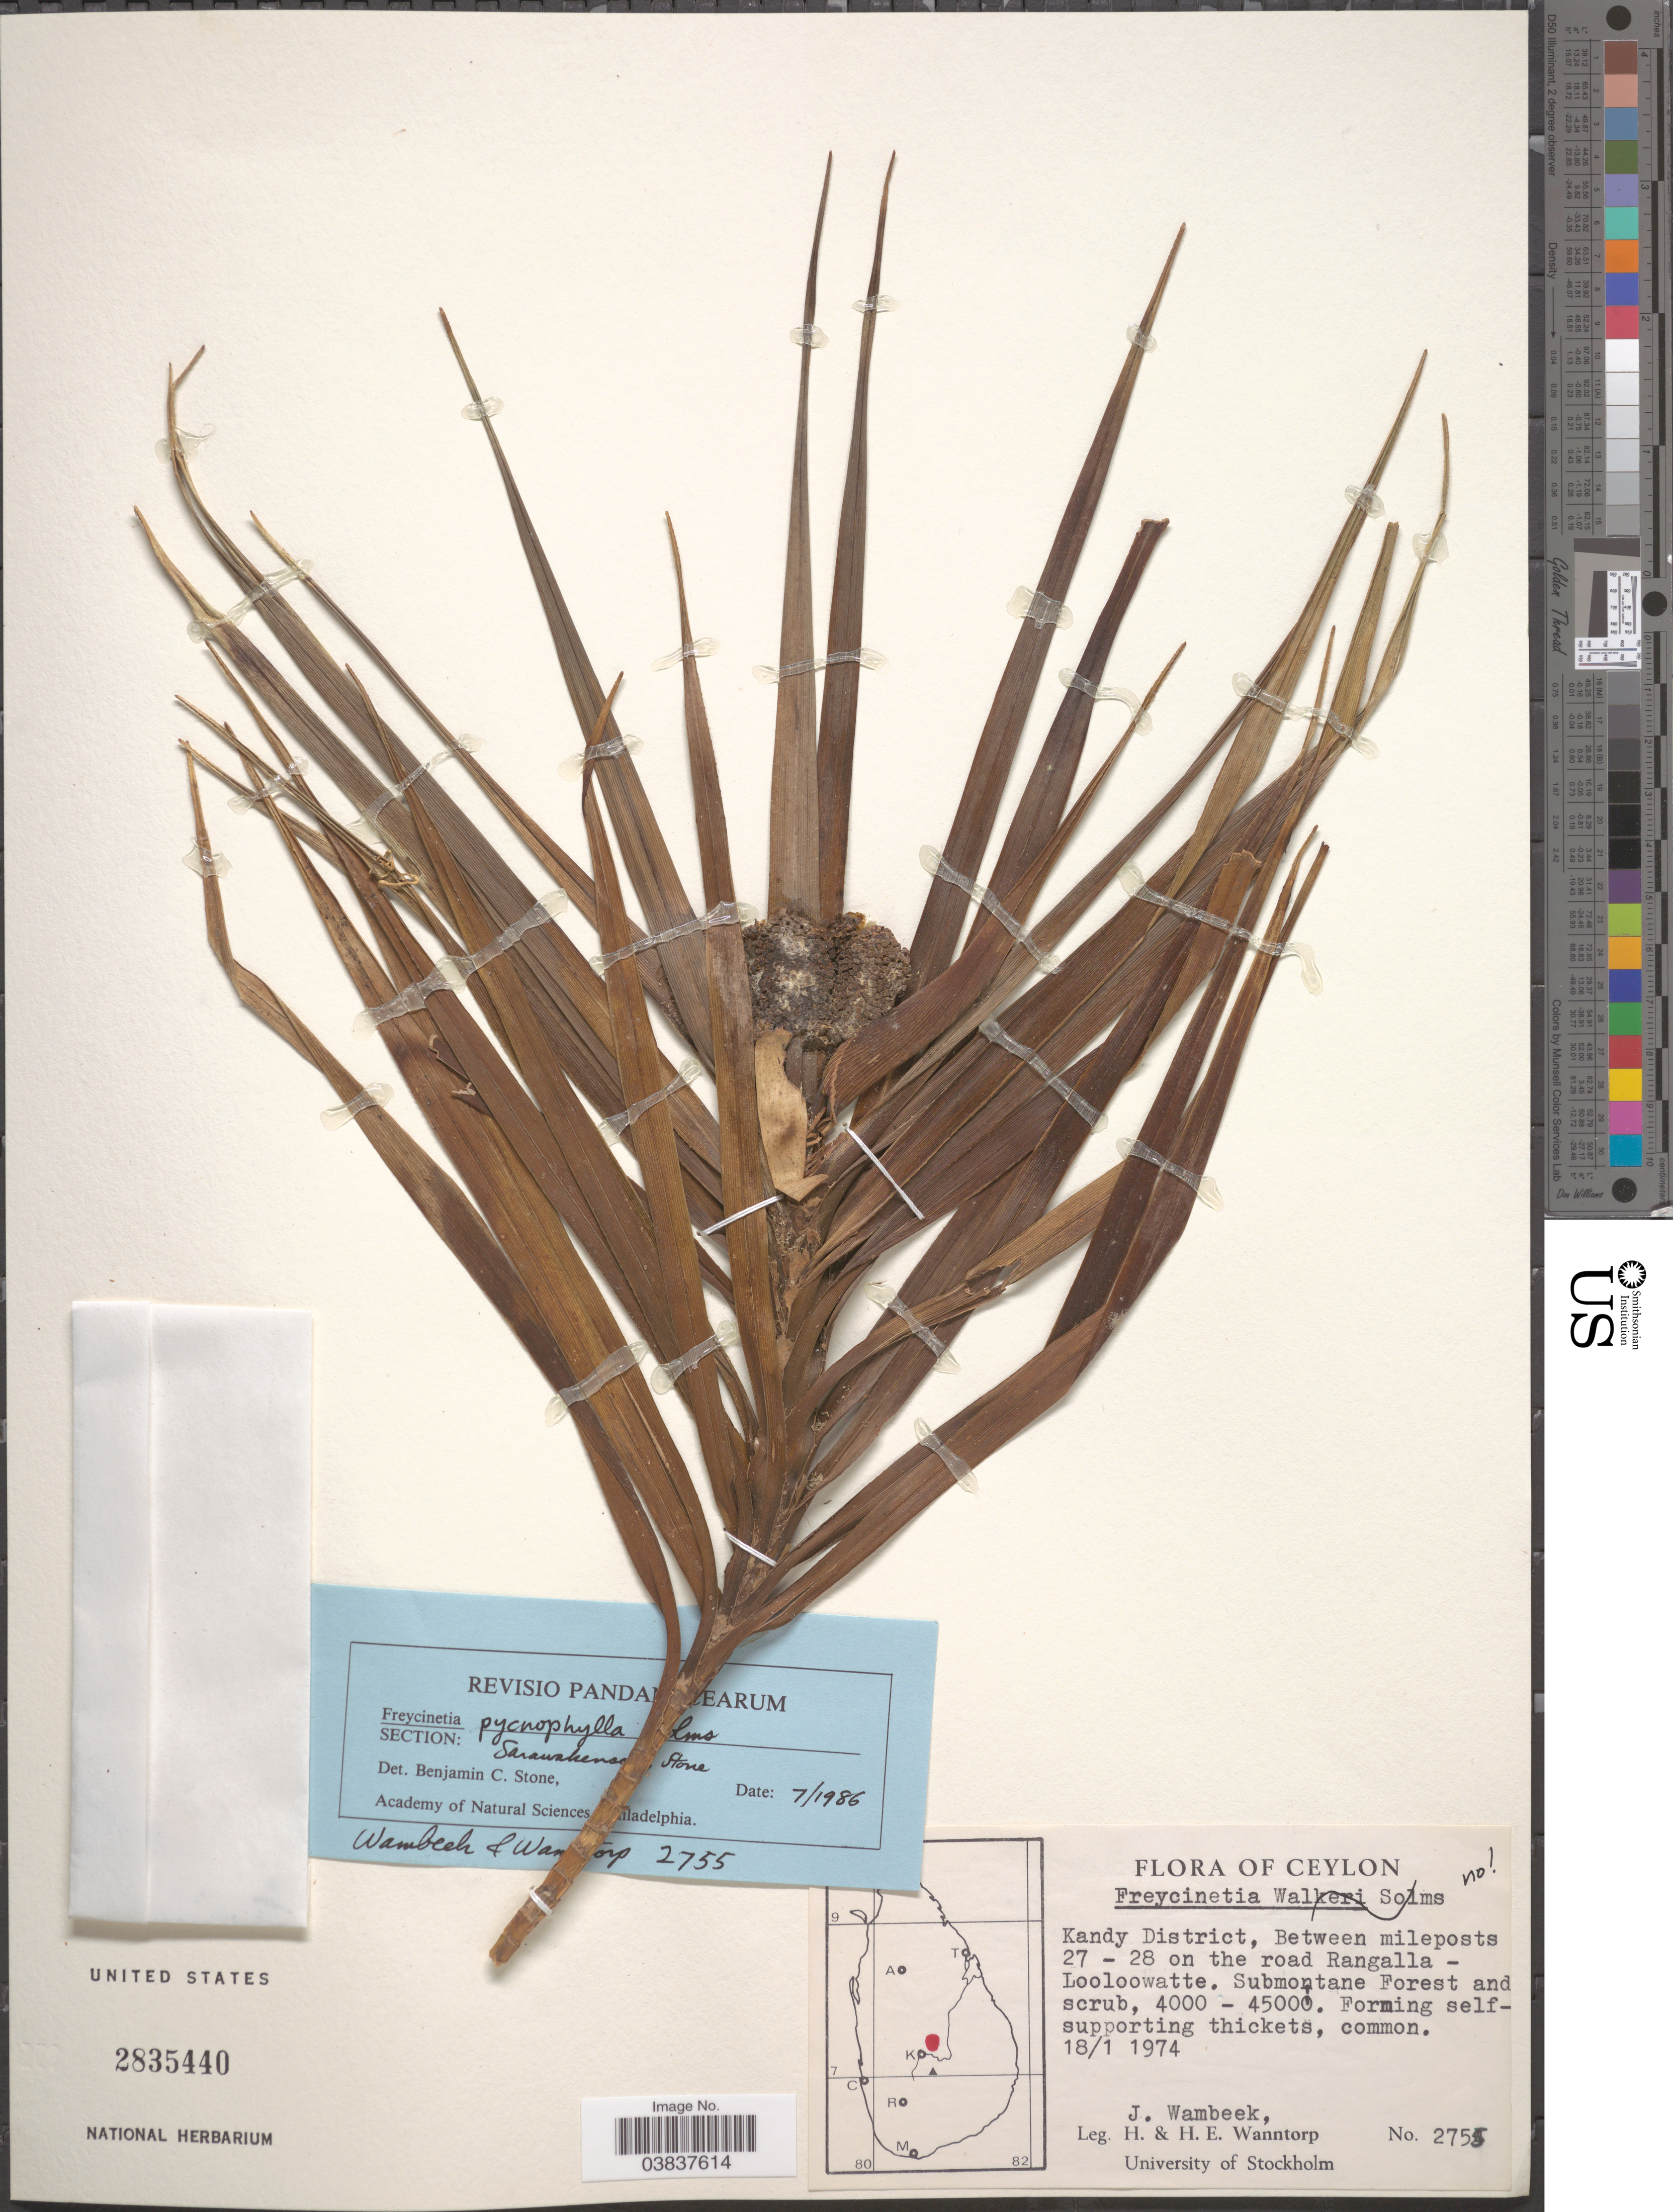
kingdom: Plantae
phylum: Tracheophyta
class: Liliopsida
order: Pandanales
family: Pandanaceae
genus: Freycinetia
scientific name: Freycinetia pycnocephala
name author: Solms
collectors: J. Wambeek, H. Wanntorp & H. Wanntorp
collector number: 2755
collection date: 1974-01-18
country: Sri Lanka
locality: Ceylon. Kandy District, between mileposts 27 - 28 on the road Rangalla - Looloowatte. Submontane Forest.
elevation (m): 1219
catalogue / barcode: US 2835440